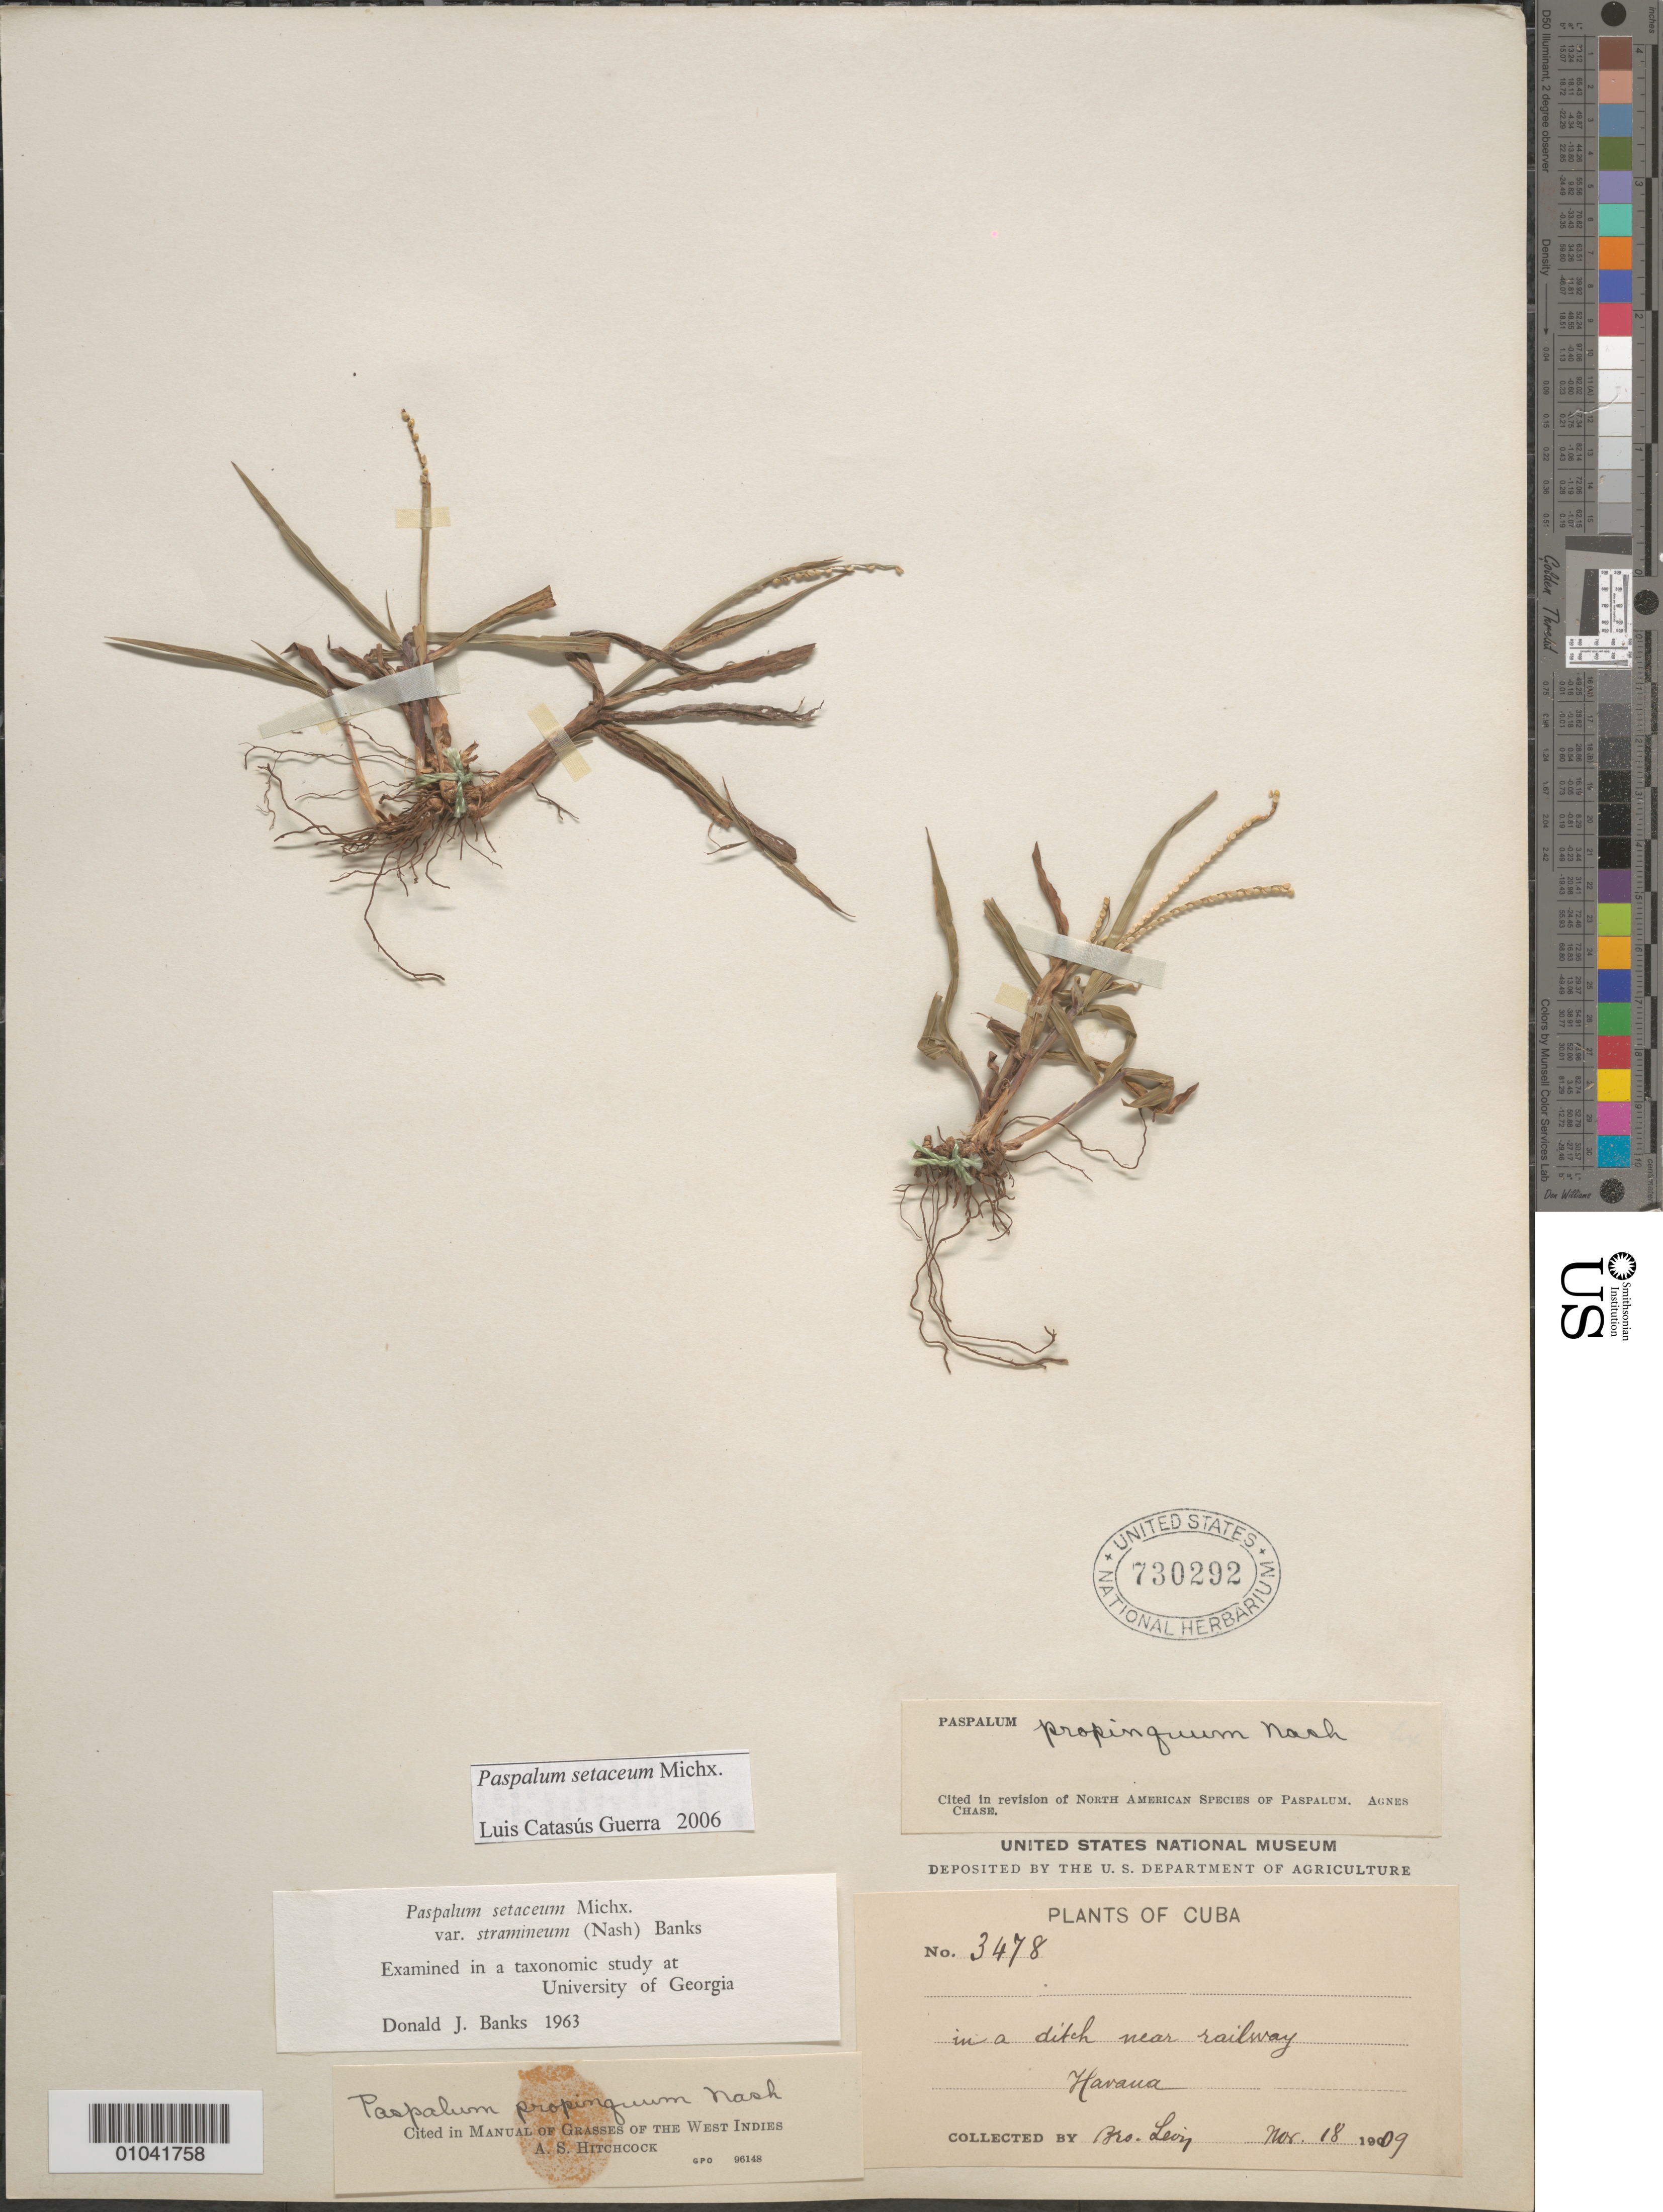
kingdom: Plantae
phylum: Tracheophyta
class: Liliopsida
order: Poales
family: Poaceae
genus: Paspalum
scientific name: Paspalum setaceum var. stramineum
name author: (Nash) D.J. Banks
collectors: Bro. León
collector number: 3478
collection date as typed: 18 Nov 1909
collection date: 1909-11-18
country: Cuba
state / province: La Habana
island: Cuba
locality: La Habana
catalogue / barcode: US 730292